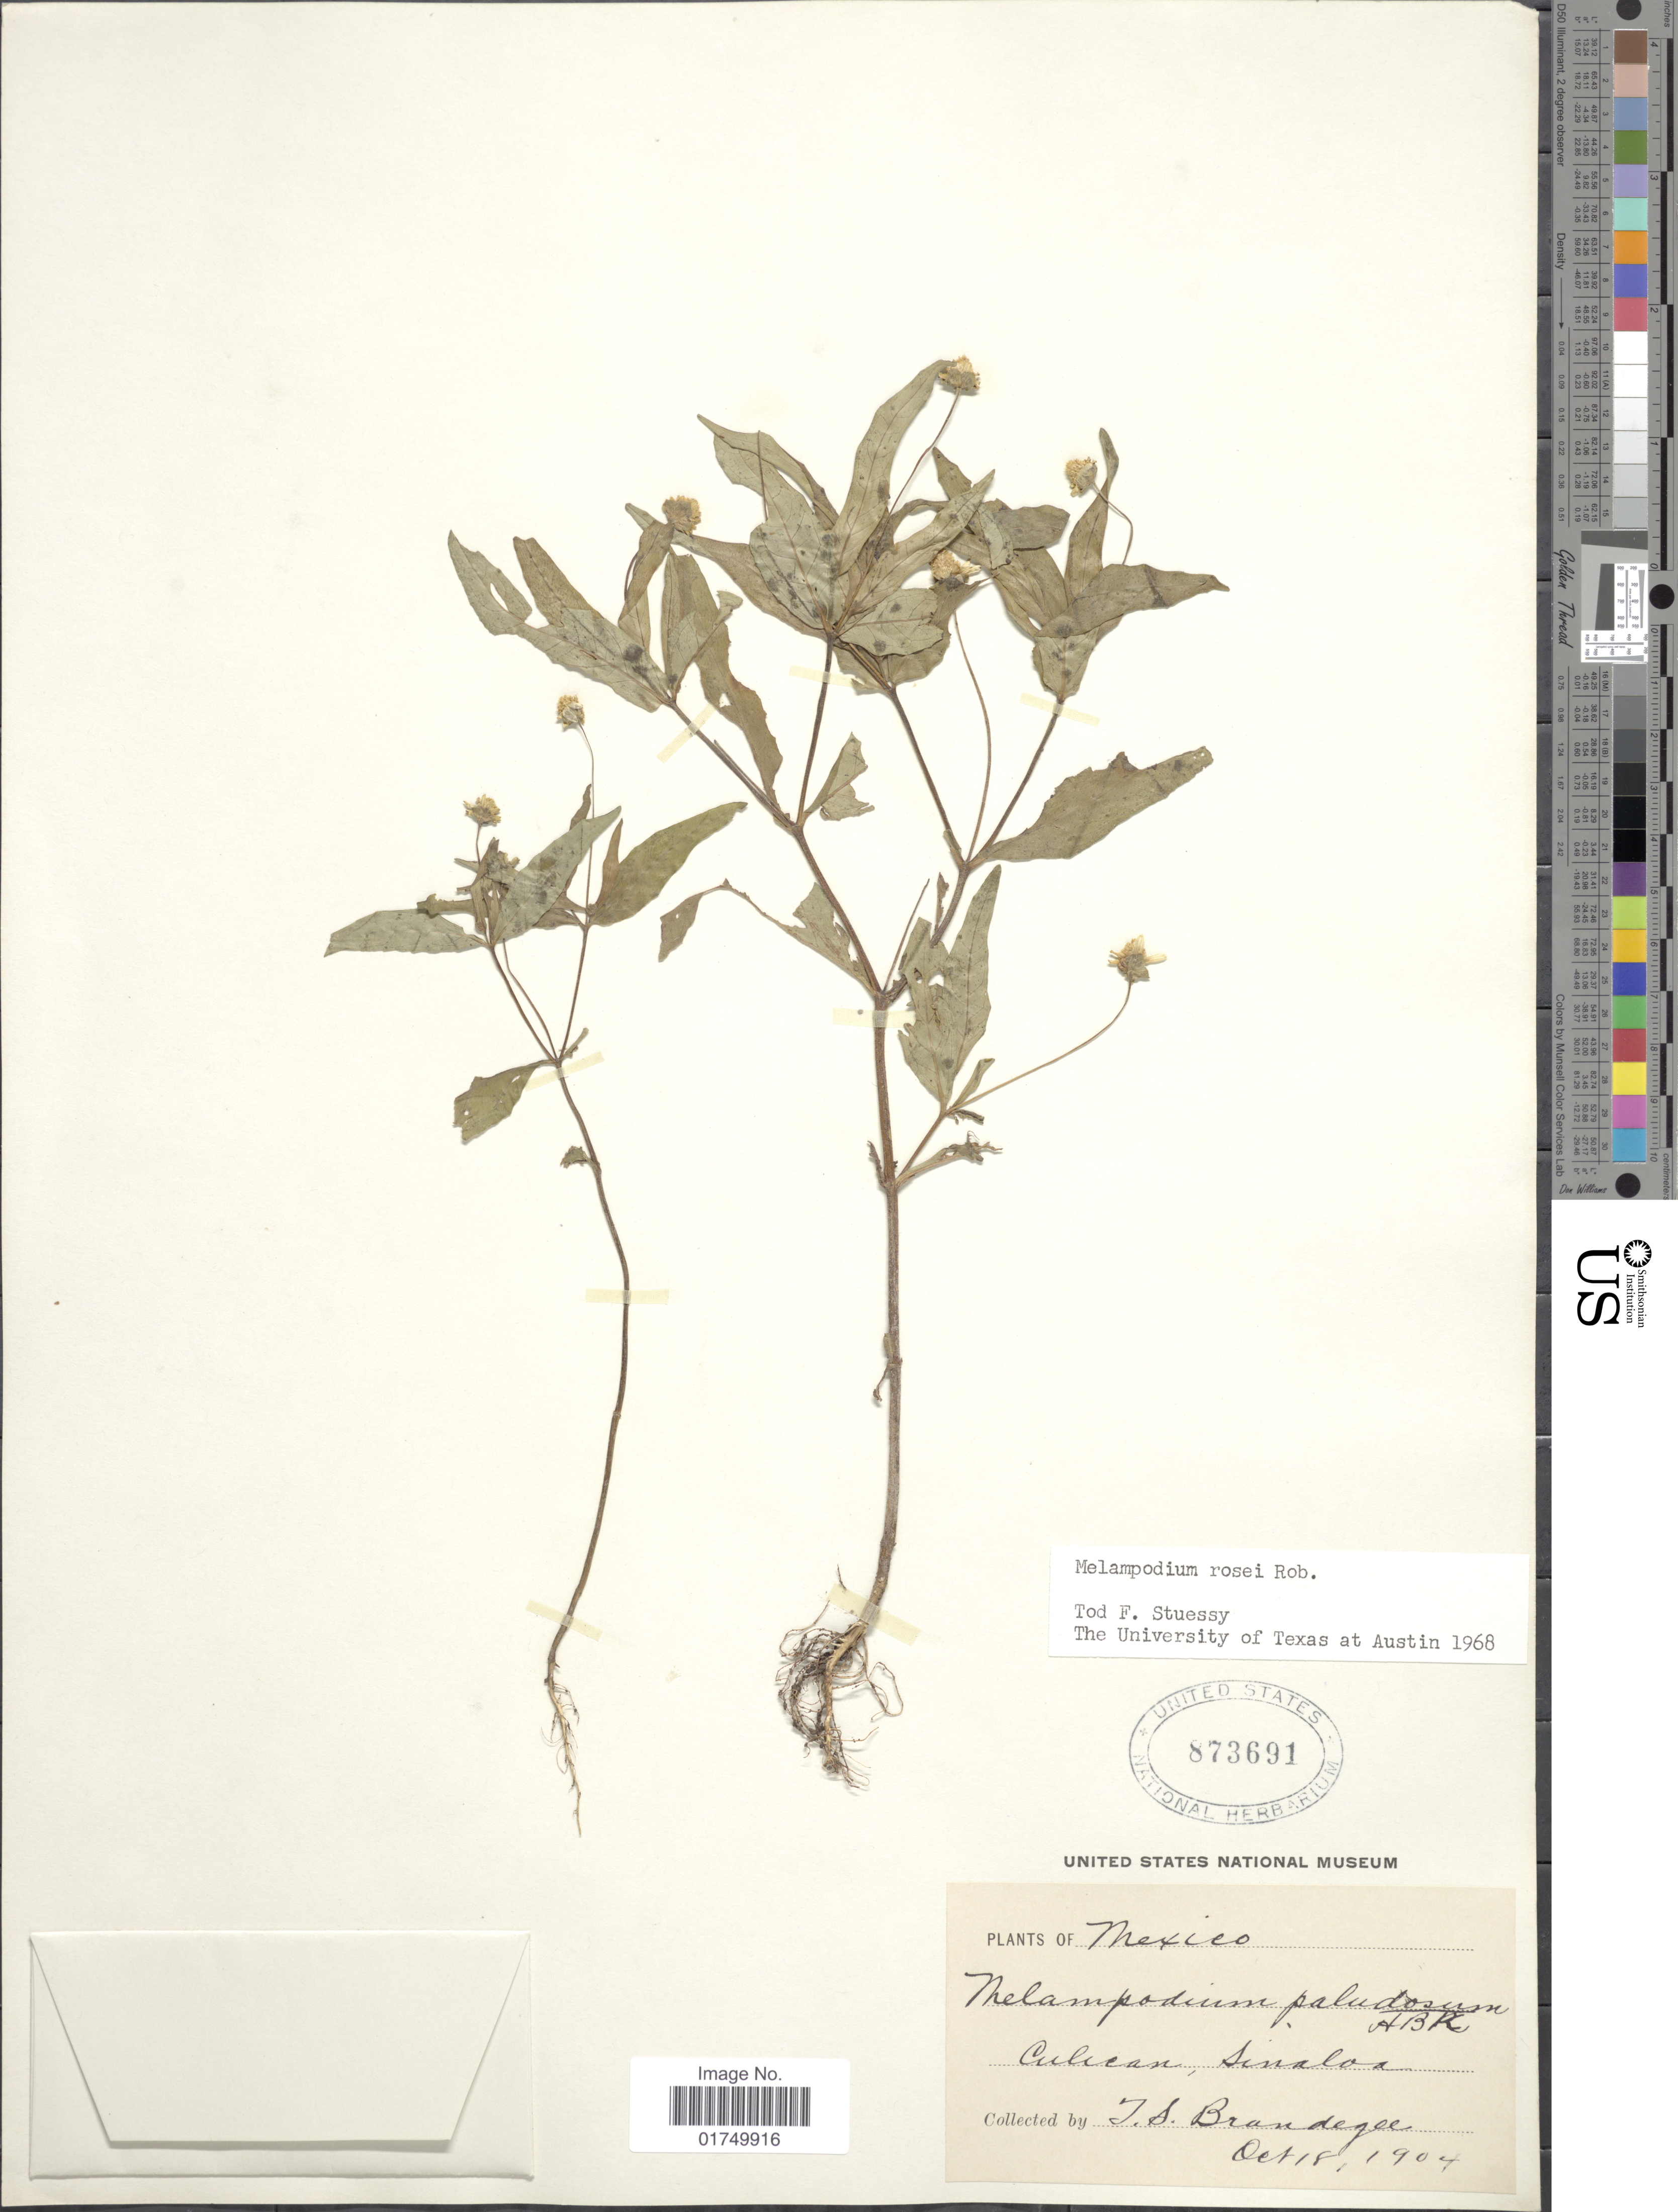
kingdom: Plantae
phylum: Tracheophyta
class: Magnoliopsida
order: Asterales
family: Asteraceae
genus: Melampodium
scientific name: Melampodium rosei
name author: B.L. Rob.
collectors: T. S. Brandegee (herbarium)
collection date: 1904-10-18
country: Mexico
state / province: Sinaloa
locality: Culican, Sinaloa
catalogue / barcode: US 873691